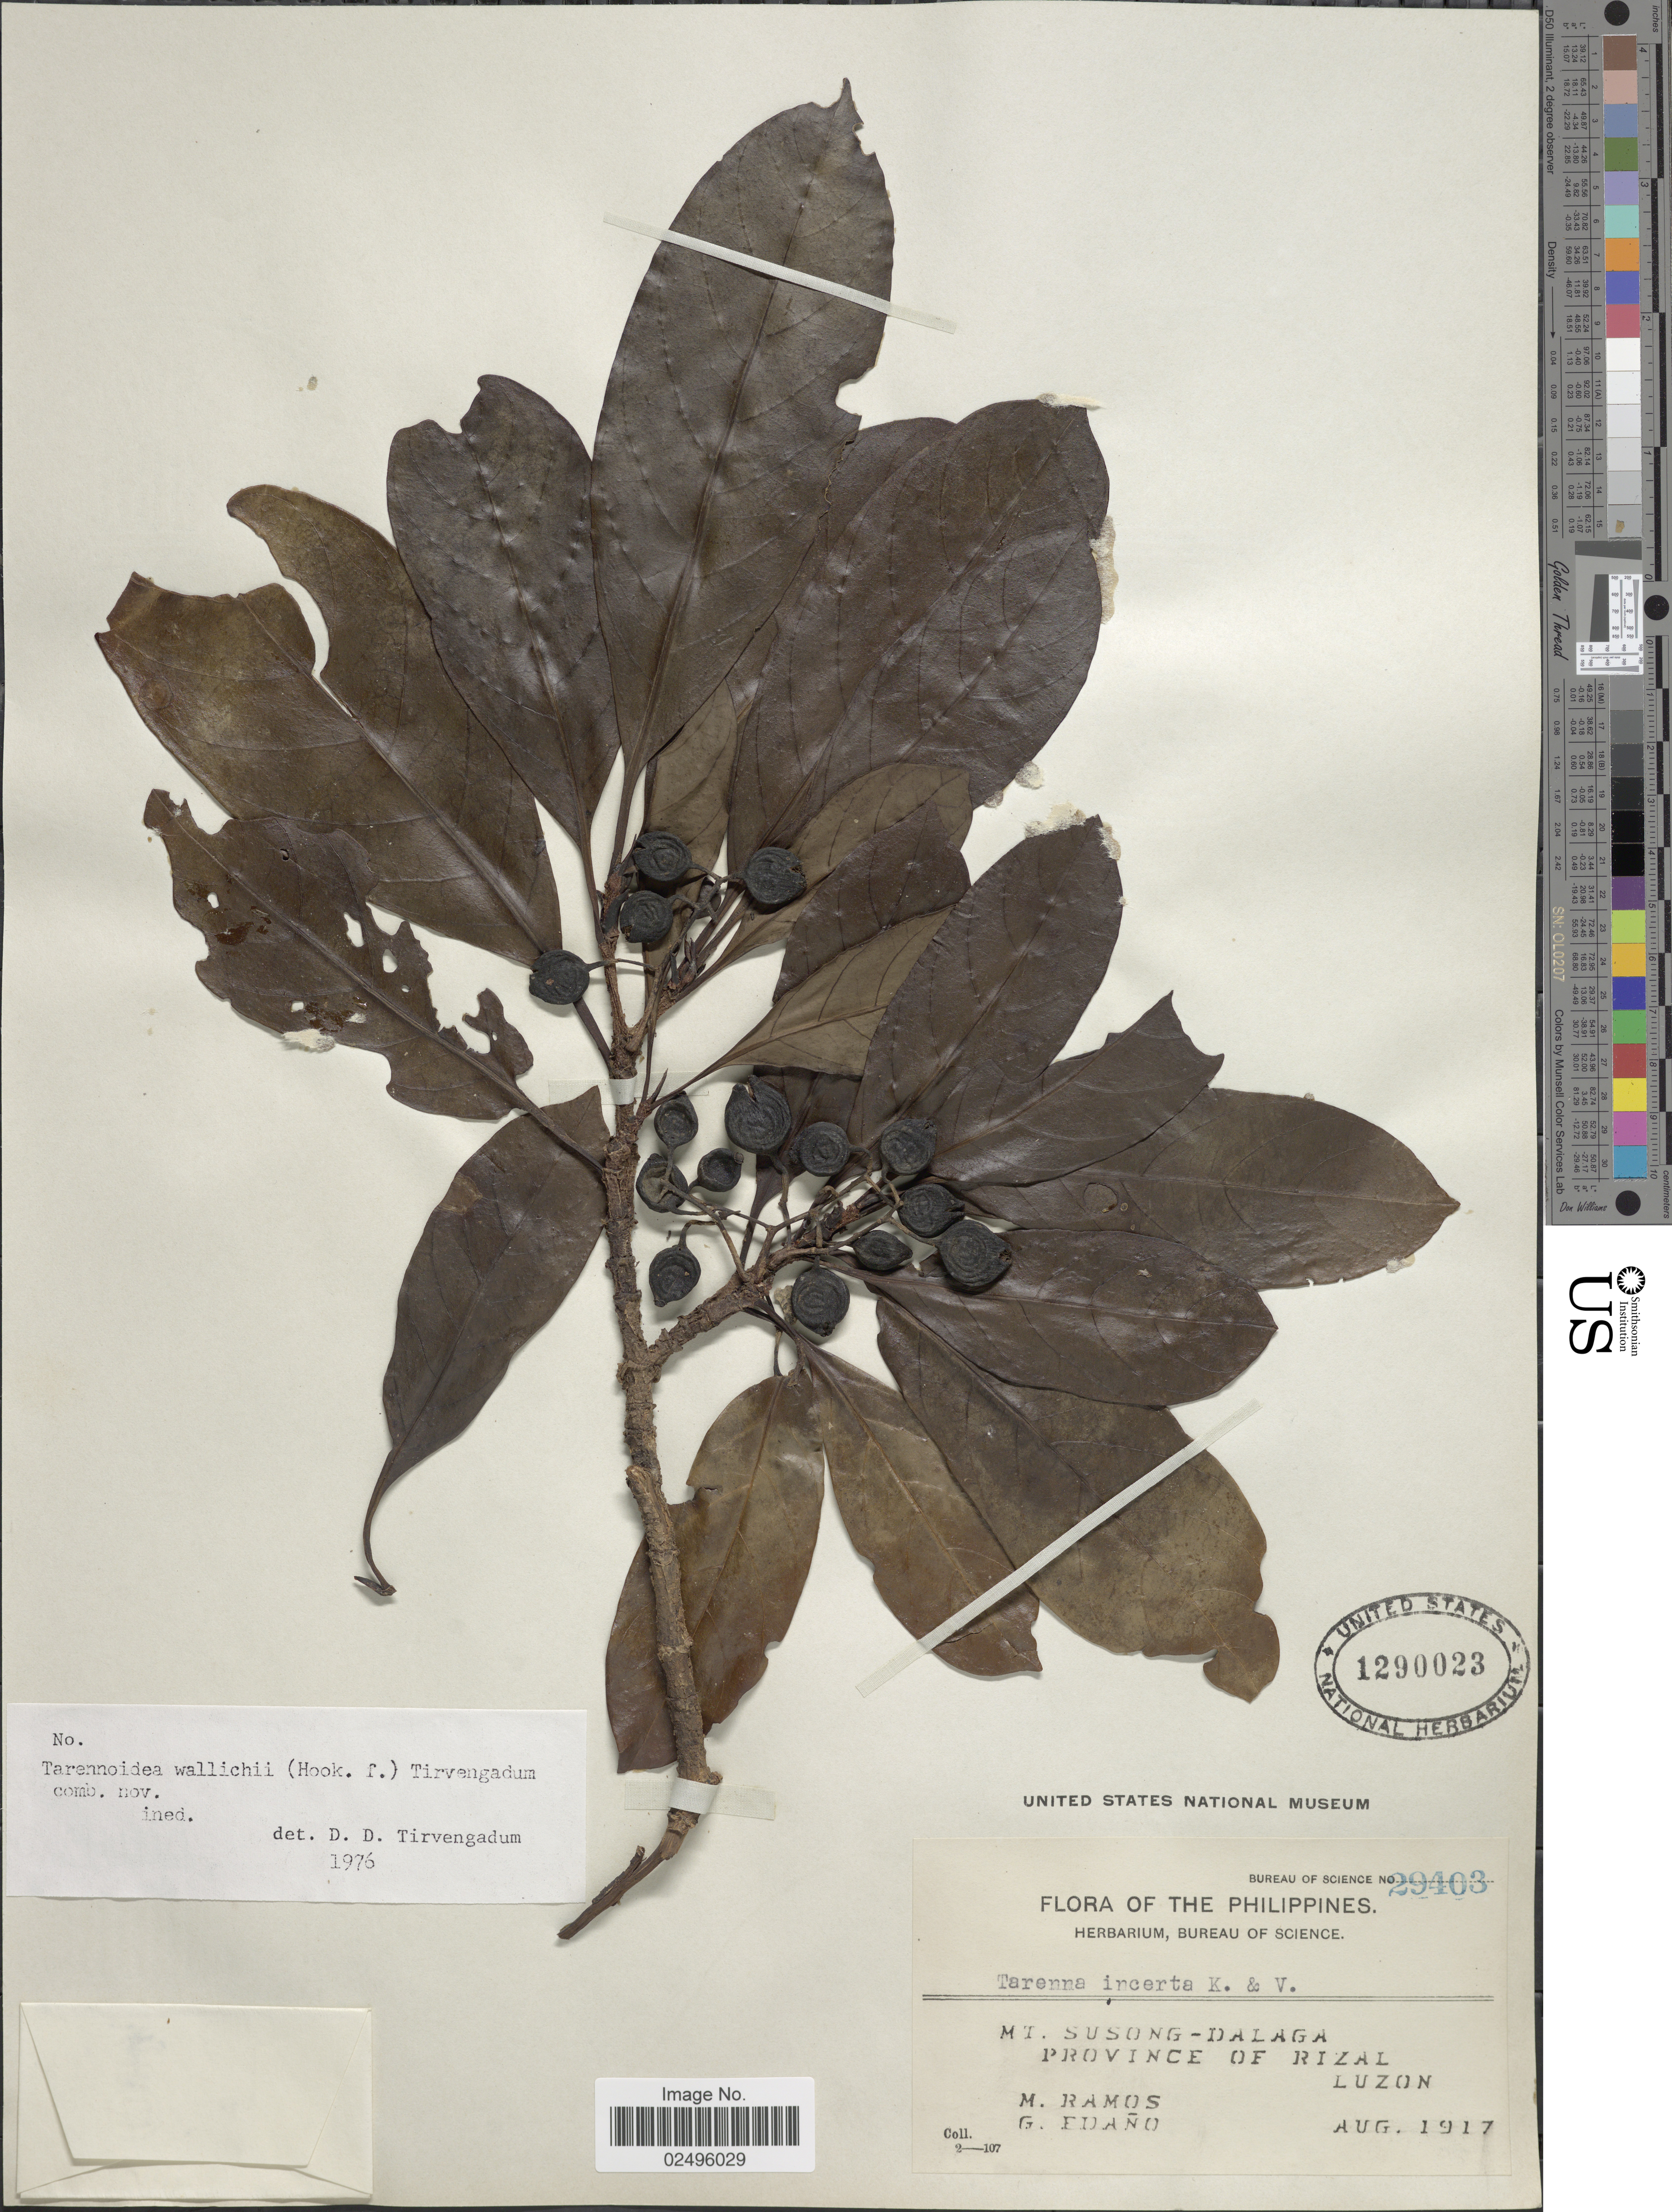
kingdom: Plantae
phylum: Tracheophyta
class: Magnoliopsida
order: Gentianales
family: Rubiaceae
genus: Tarennoidea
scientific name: Tarennoidea wallichii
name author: (Hook. f.) Tirveng. & Sastre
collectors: M. Ramos & G. Edaño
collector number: Bureau of Science 29403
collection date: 1917-08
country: Philippines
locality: Mt Susong-Dalaga, Province of Rizal, Luzon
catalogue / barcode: US 1290023